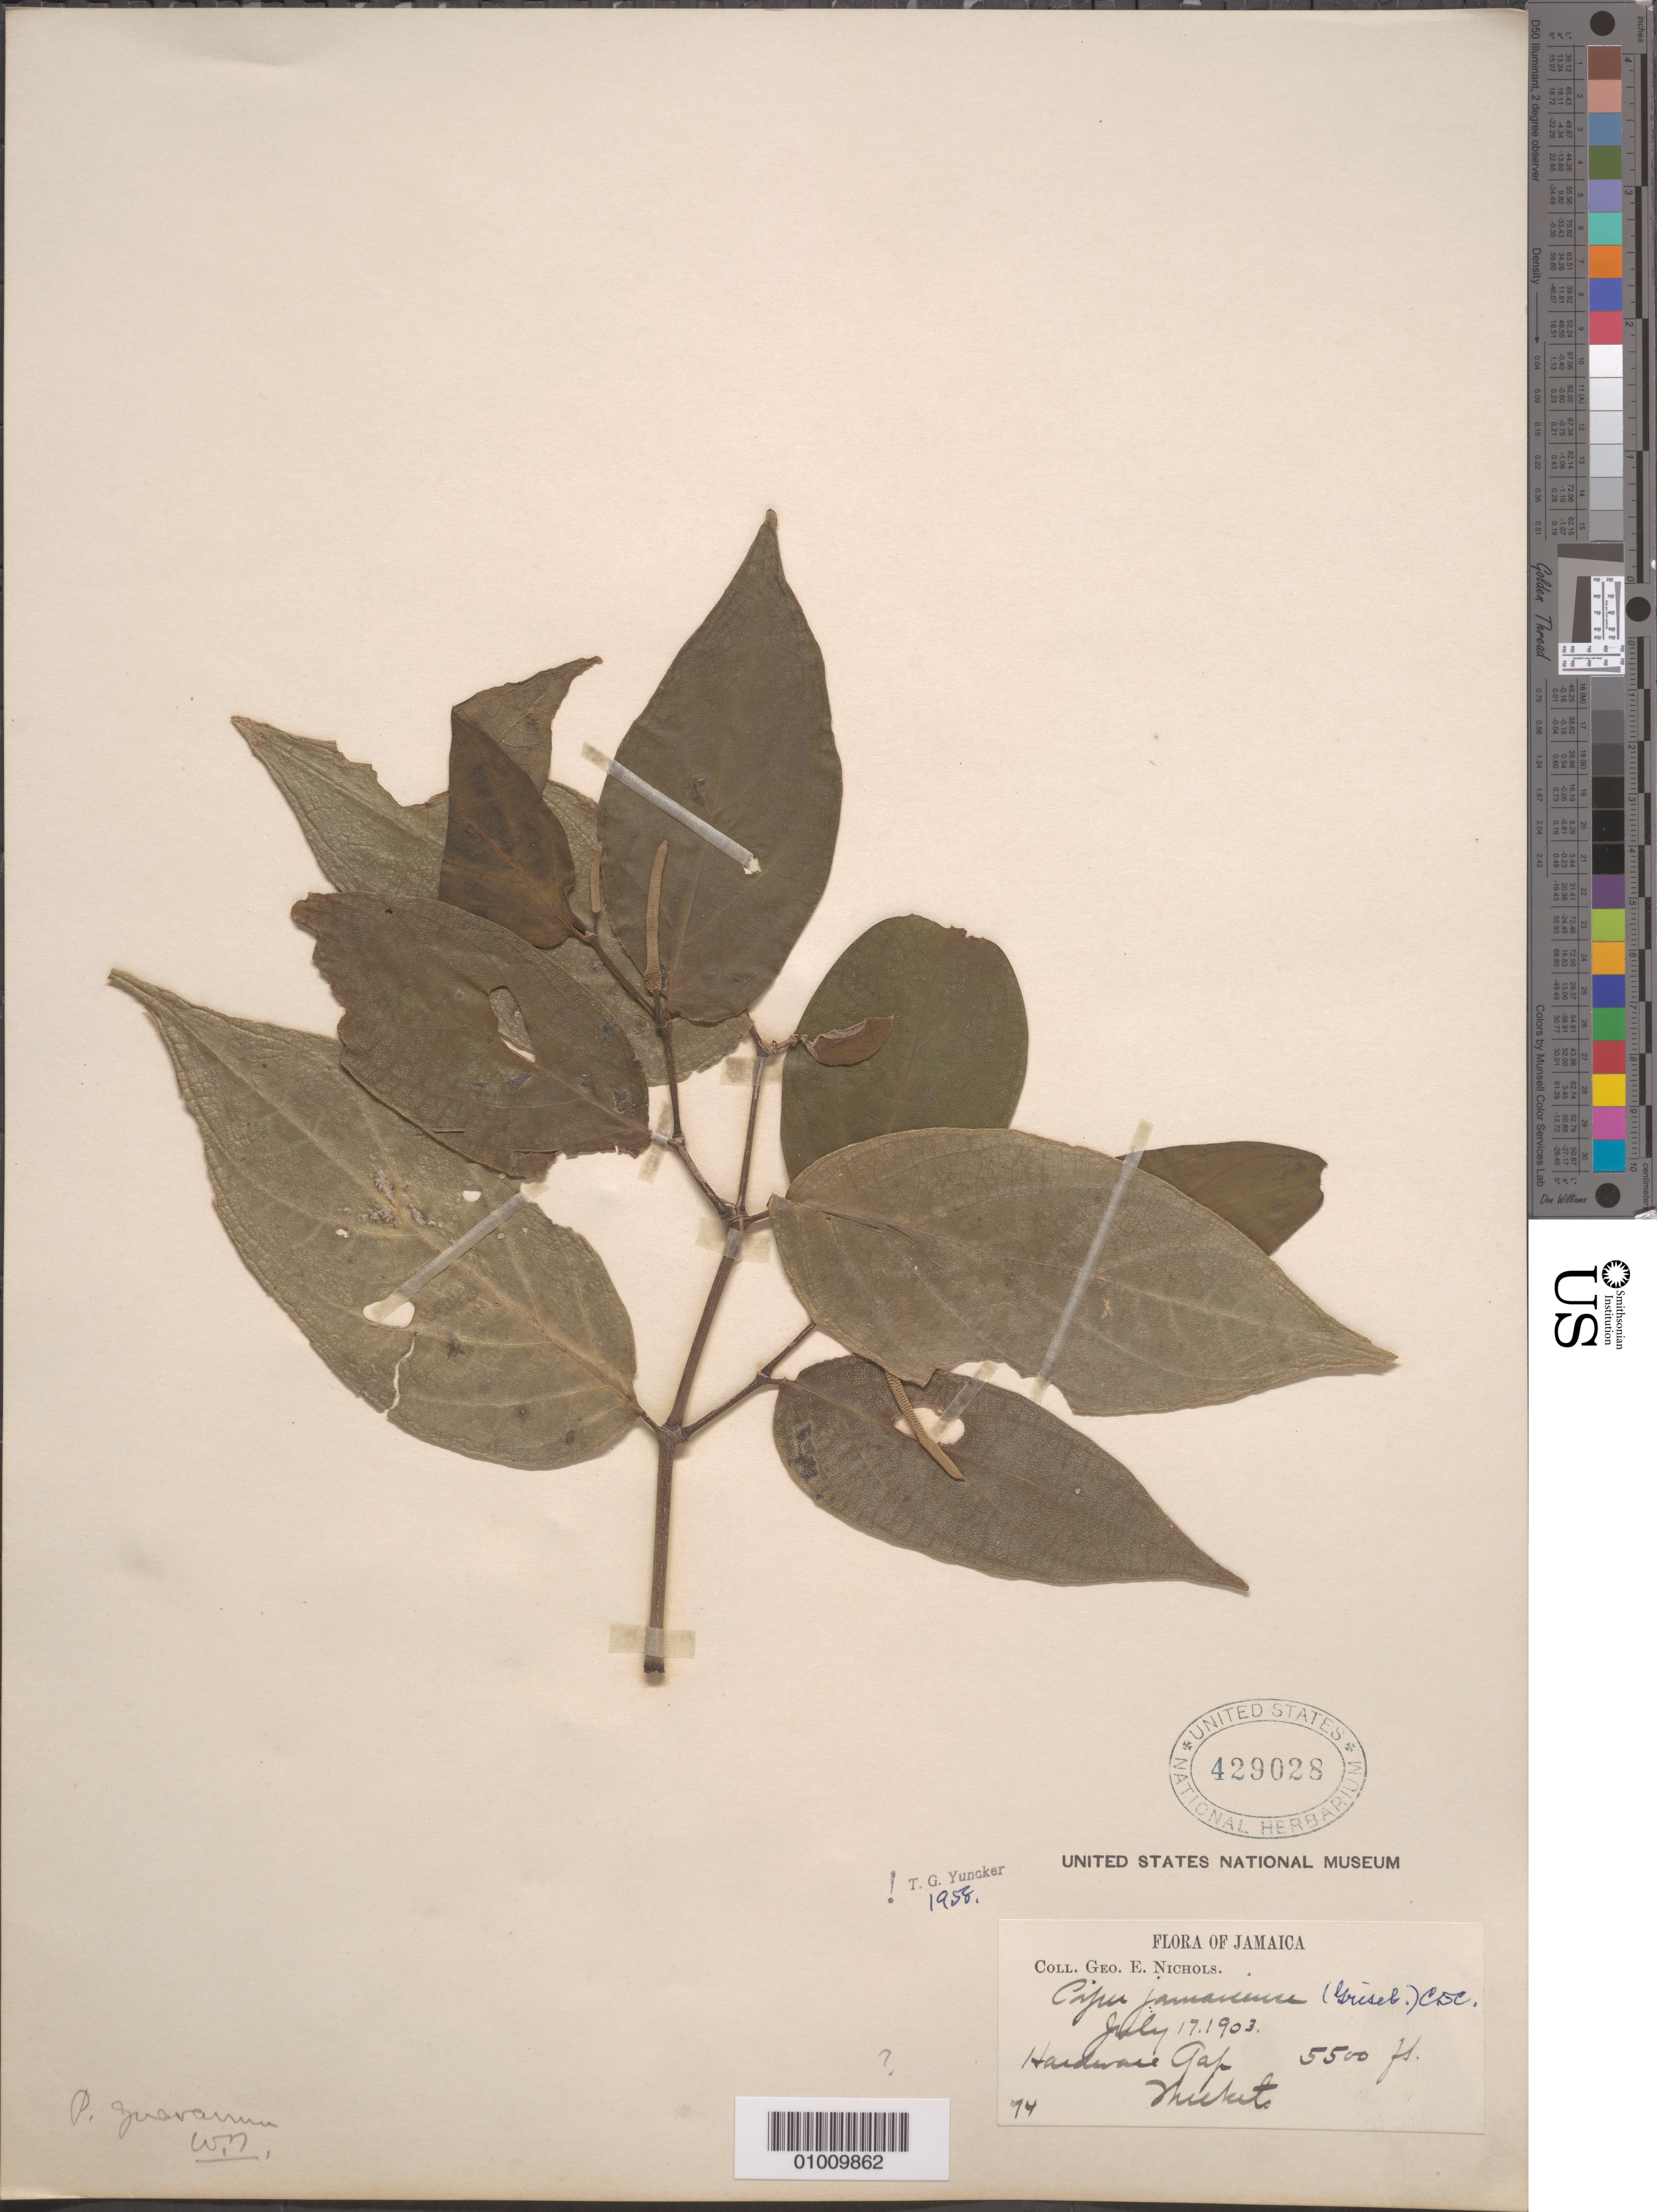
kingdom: Plantae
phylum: Tracheophyta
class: Magnoliopsida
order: Piperales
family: Piperaceae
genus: Piper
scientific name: Piper jamaicense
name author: C. DC.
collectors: G. E. Nichols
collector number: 74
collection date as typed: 17 Jul 1903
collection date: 1903-07-17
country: Jamaica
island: Jamaica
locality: Hardware Gap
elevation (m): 1676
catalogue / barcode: US 429028